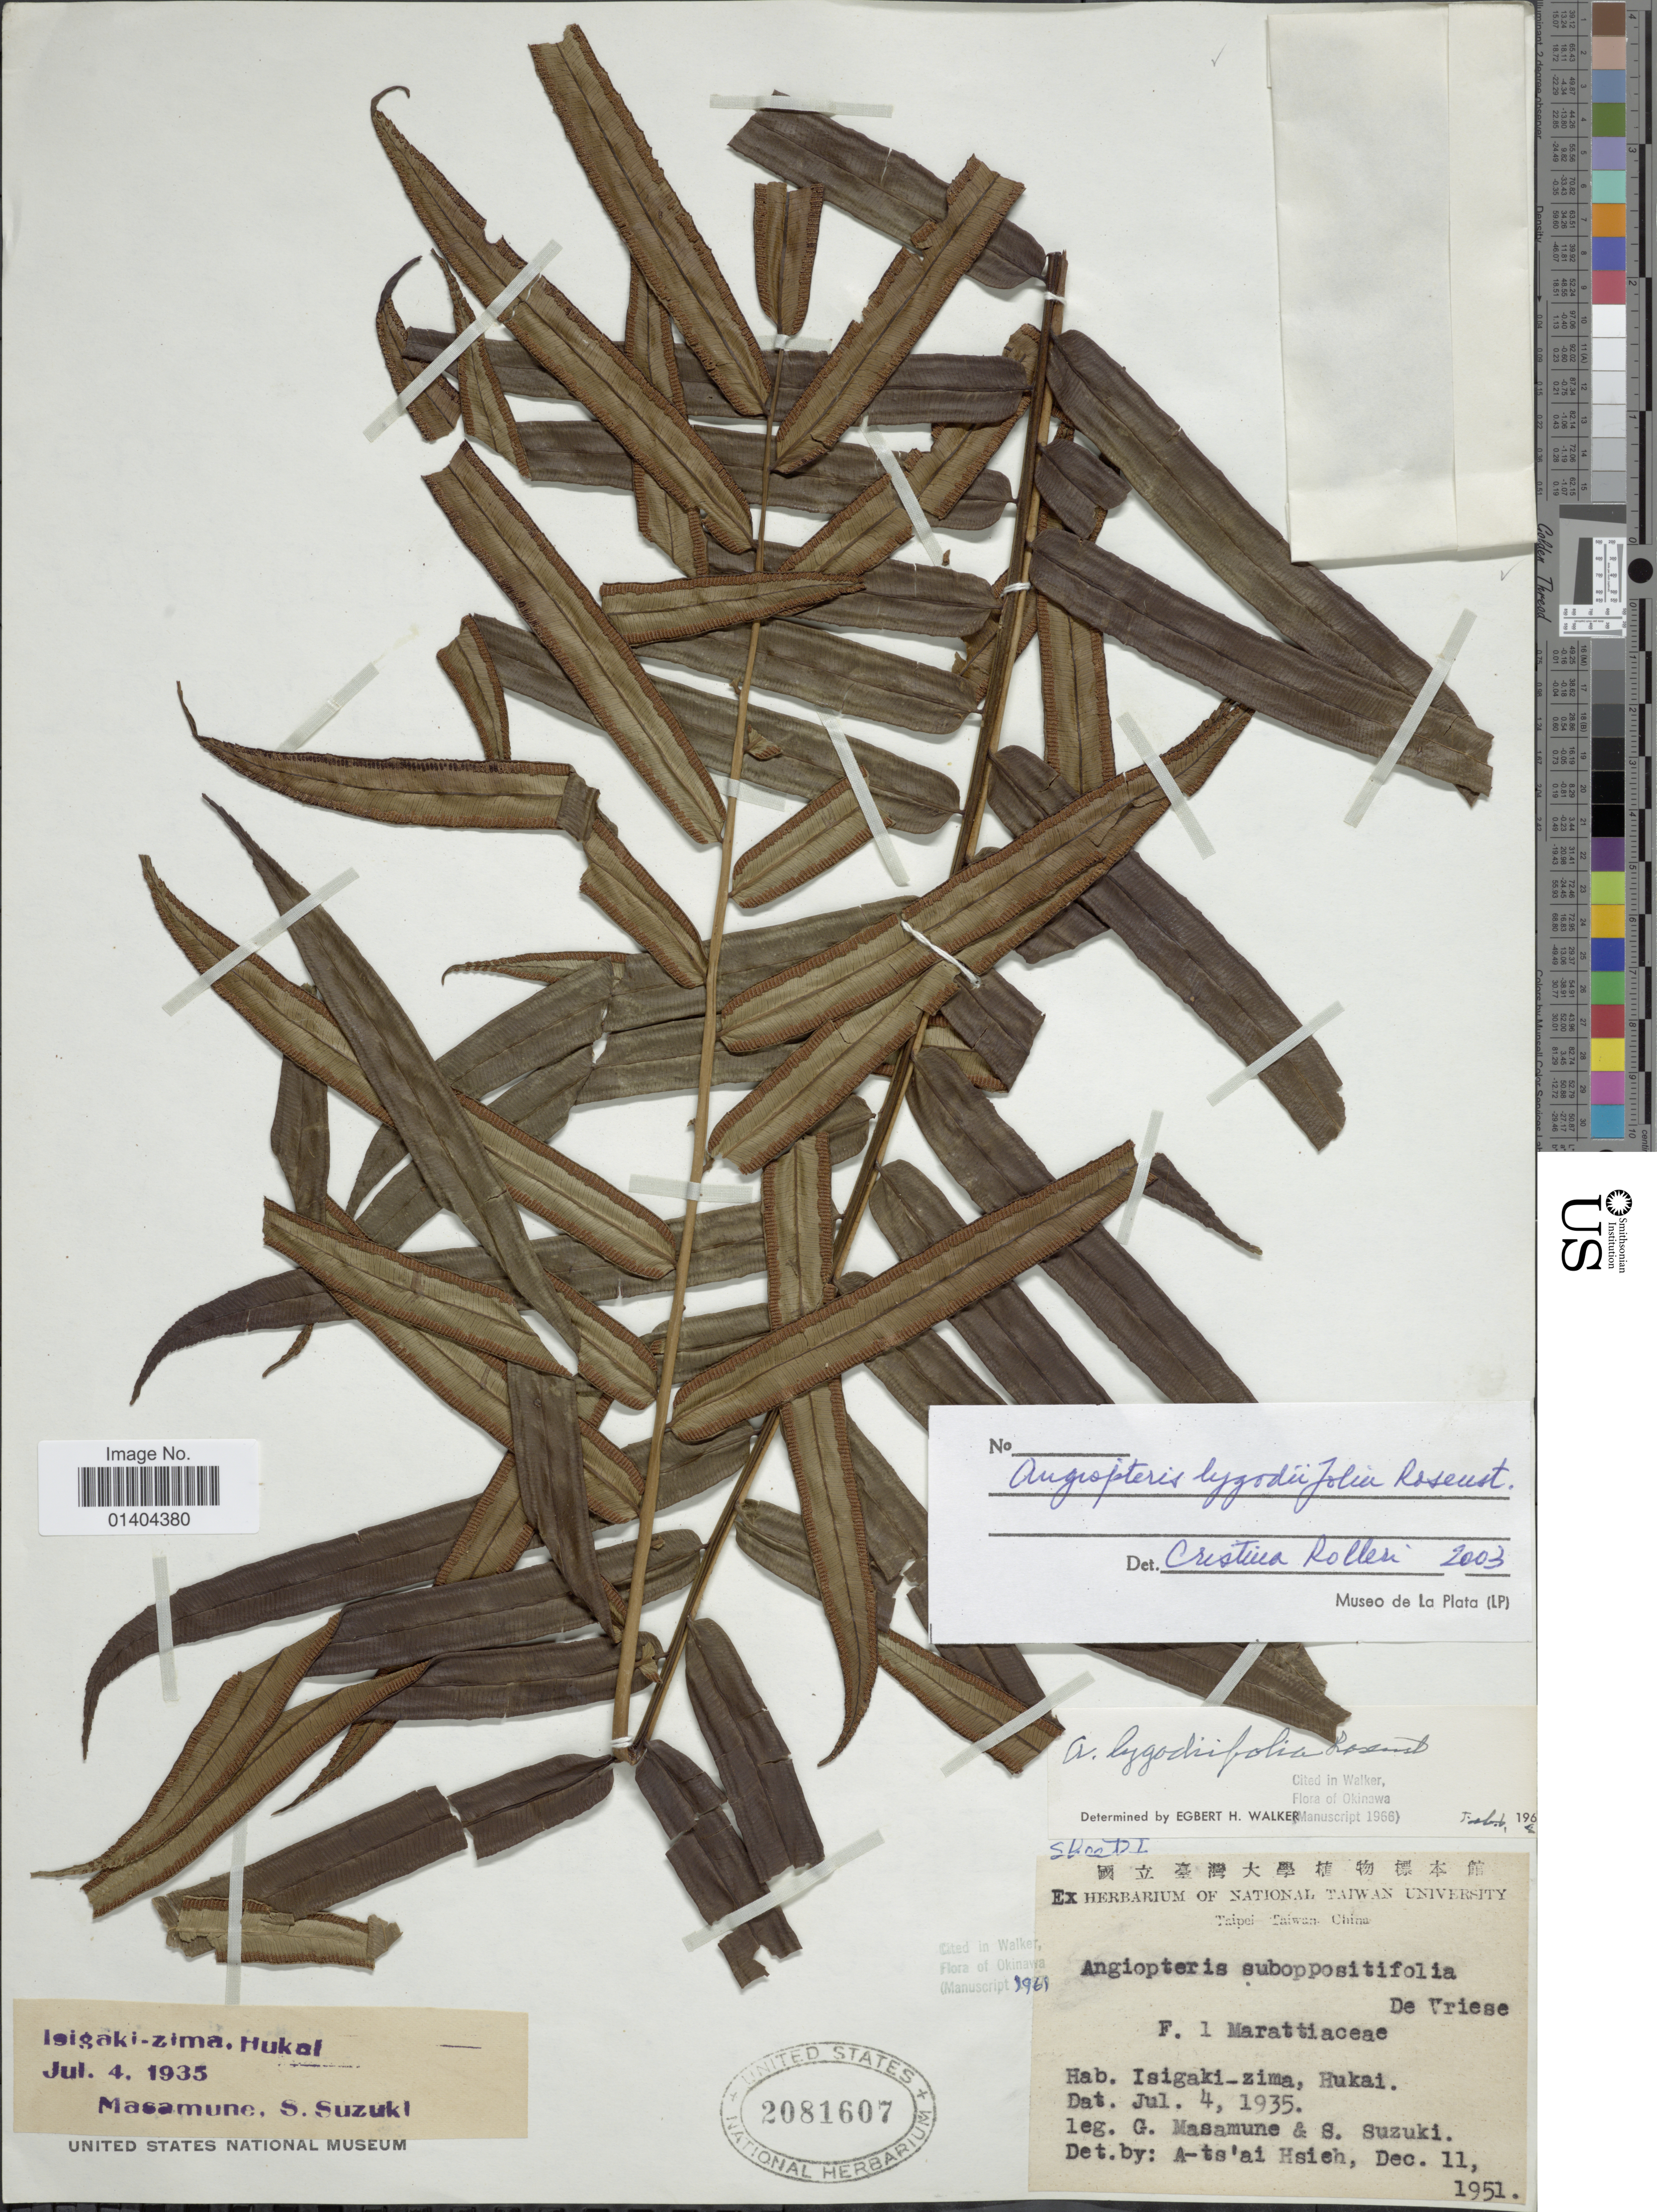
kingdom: Plantae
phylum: Tracheophyta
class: Polypodiopsida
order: Marattiales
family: Marattiaceae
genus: Angiopteris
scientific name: Angiopteris lygodiifolia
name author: Rosenst.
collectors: G. Masamune & S. Suzuki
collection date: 1935-07-04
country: Japan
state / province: Okinawa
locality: Isigaki-zima, Hukai.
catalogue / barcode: US 2081607